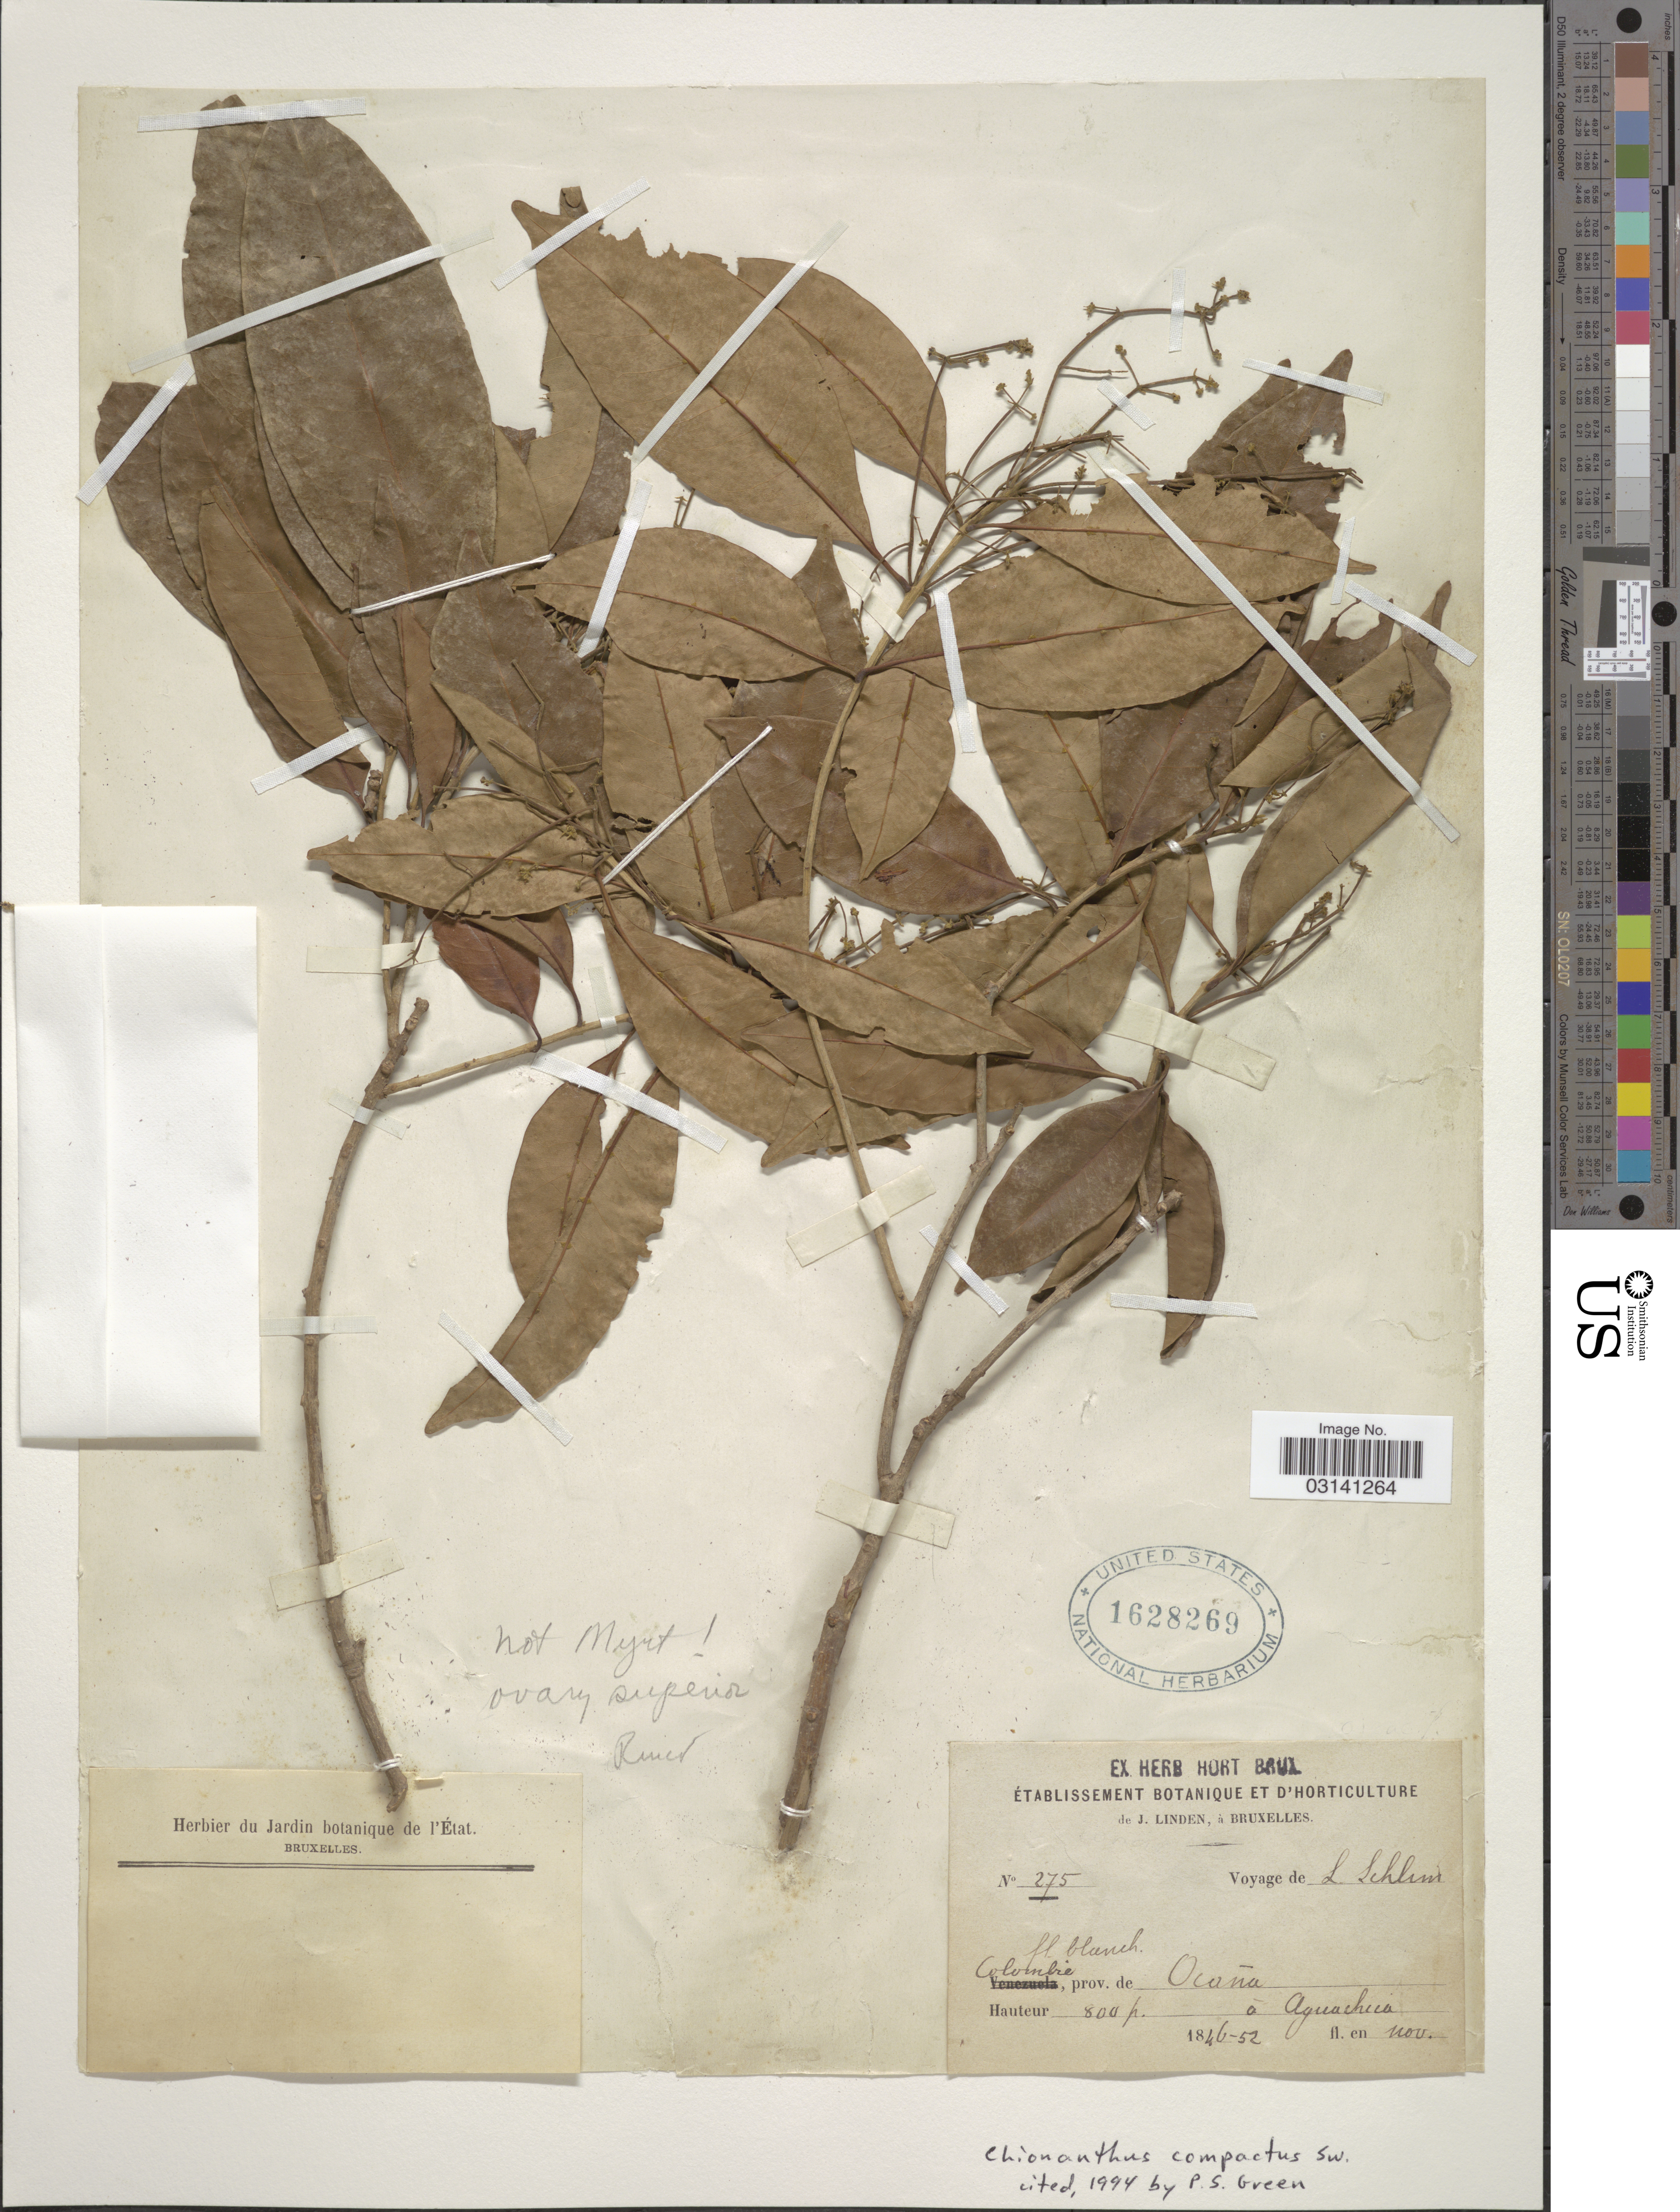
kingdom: Plantae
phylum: Tracheophyta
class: Magnoliopsida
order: Lamiales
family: Oleaceae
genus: Chionanthus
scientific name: Chionanthus compactus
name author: Sw.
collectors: L. Schlim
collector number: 275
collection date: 1846-11/1852-11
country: Colombia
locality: Prov. de Ocaña, Aguachica.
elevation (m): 244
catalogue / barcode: US 1628269